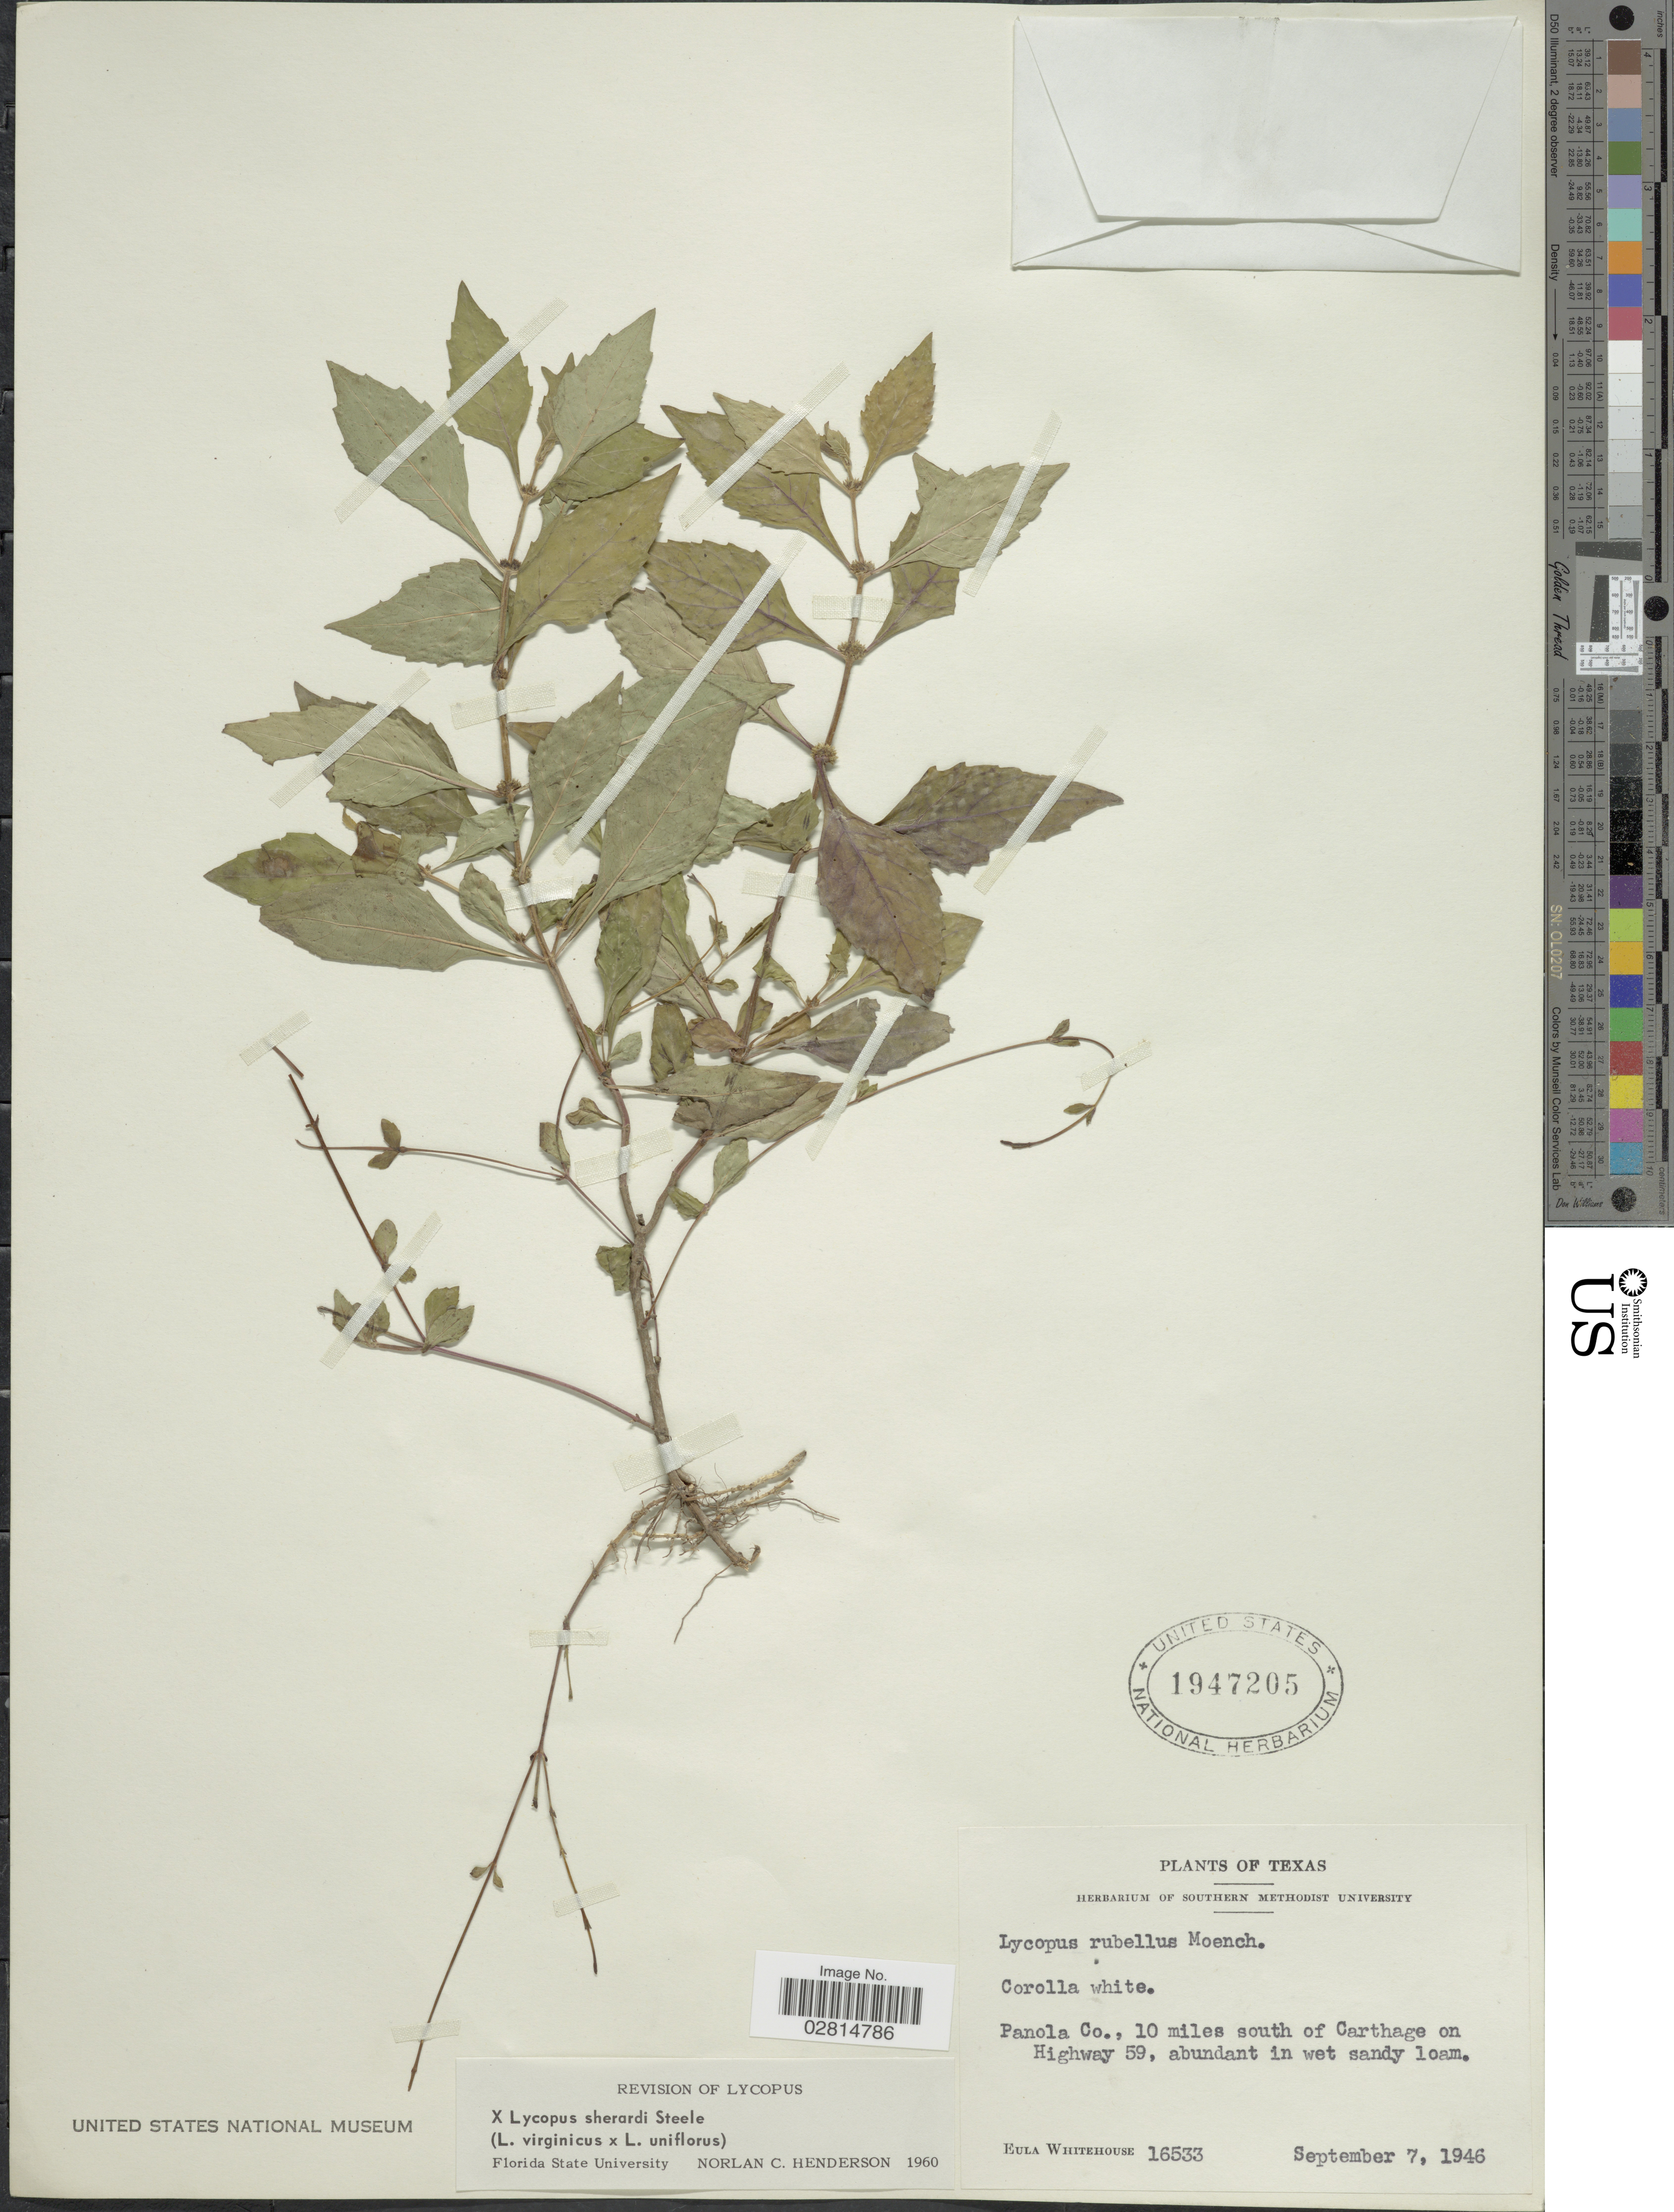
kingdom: Plantae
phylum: Tracheophyta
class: Magnoliopsida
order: Lamiales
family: Lamiaceae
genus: Lycopus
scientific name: Lycopus x sherardii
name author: E.S. Steele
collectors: E. Whitehouse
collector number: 16533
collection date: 1946-09-07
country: United States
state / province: Texas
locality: Panola Co., 10 miles south of Carthage on Highway 59, abundant in wet sandy loam.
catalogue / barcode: US 1947205